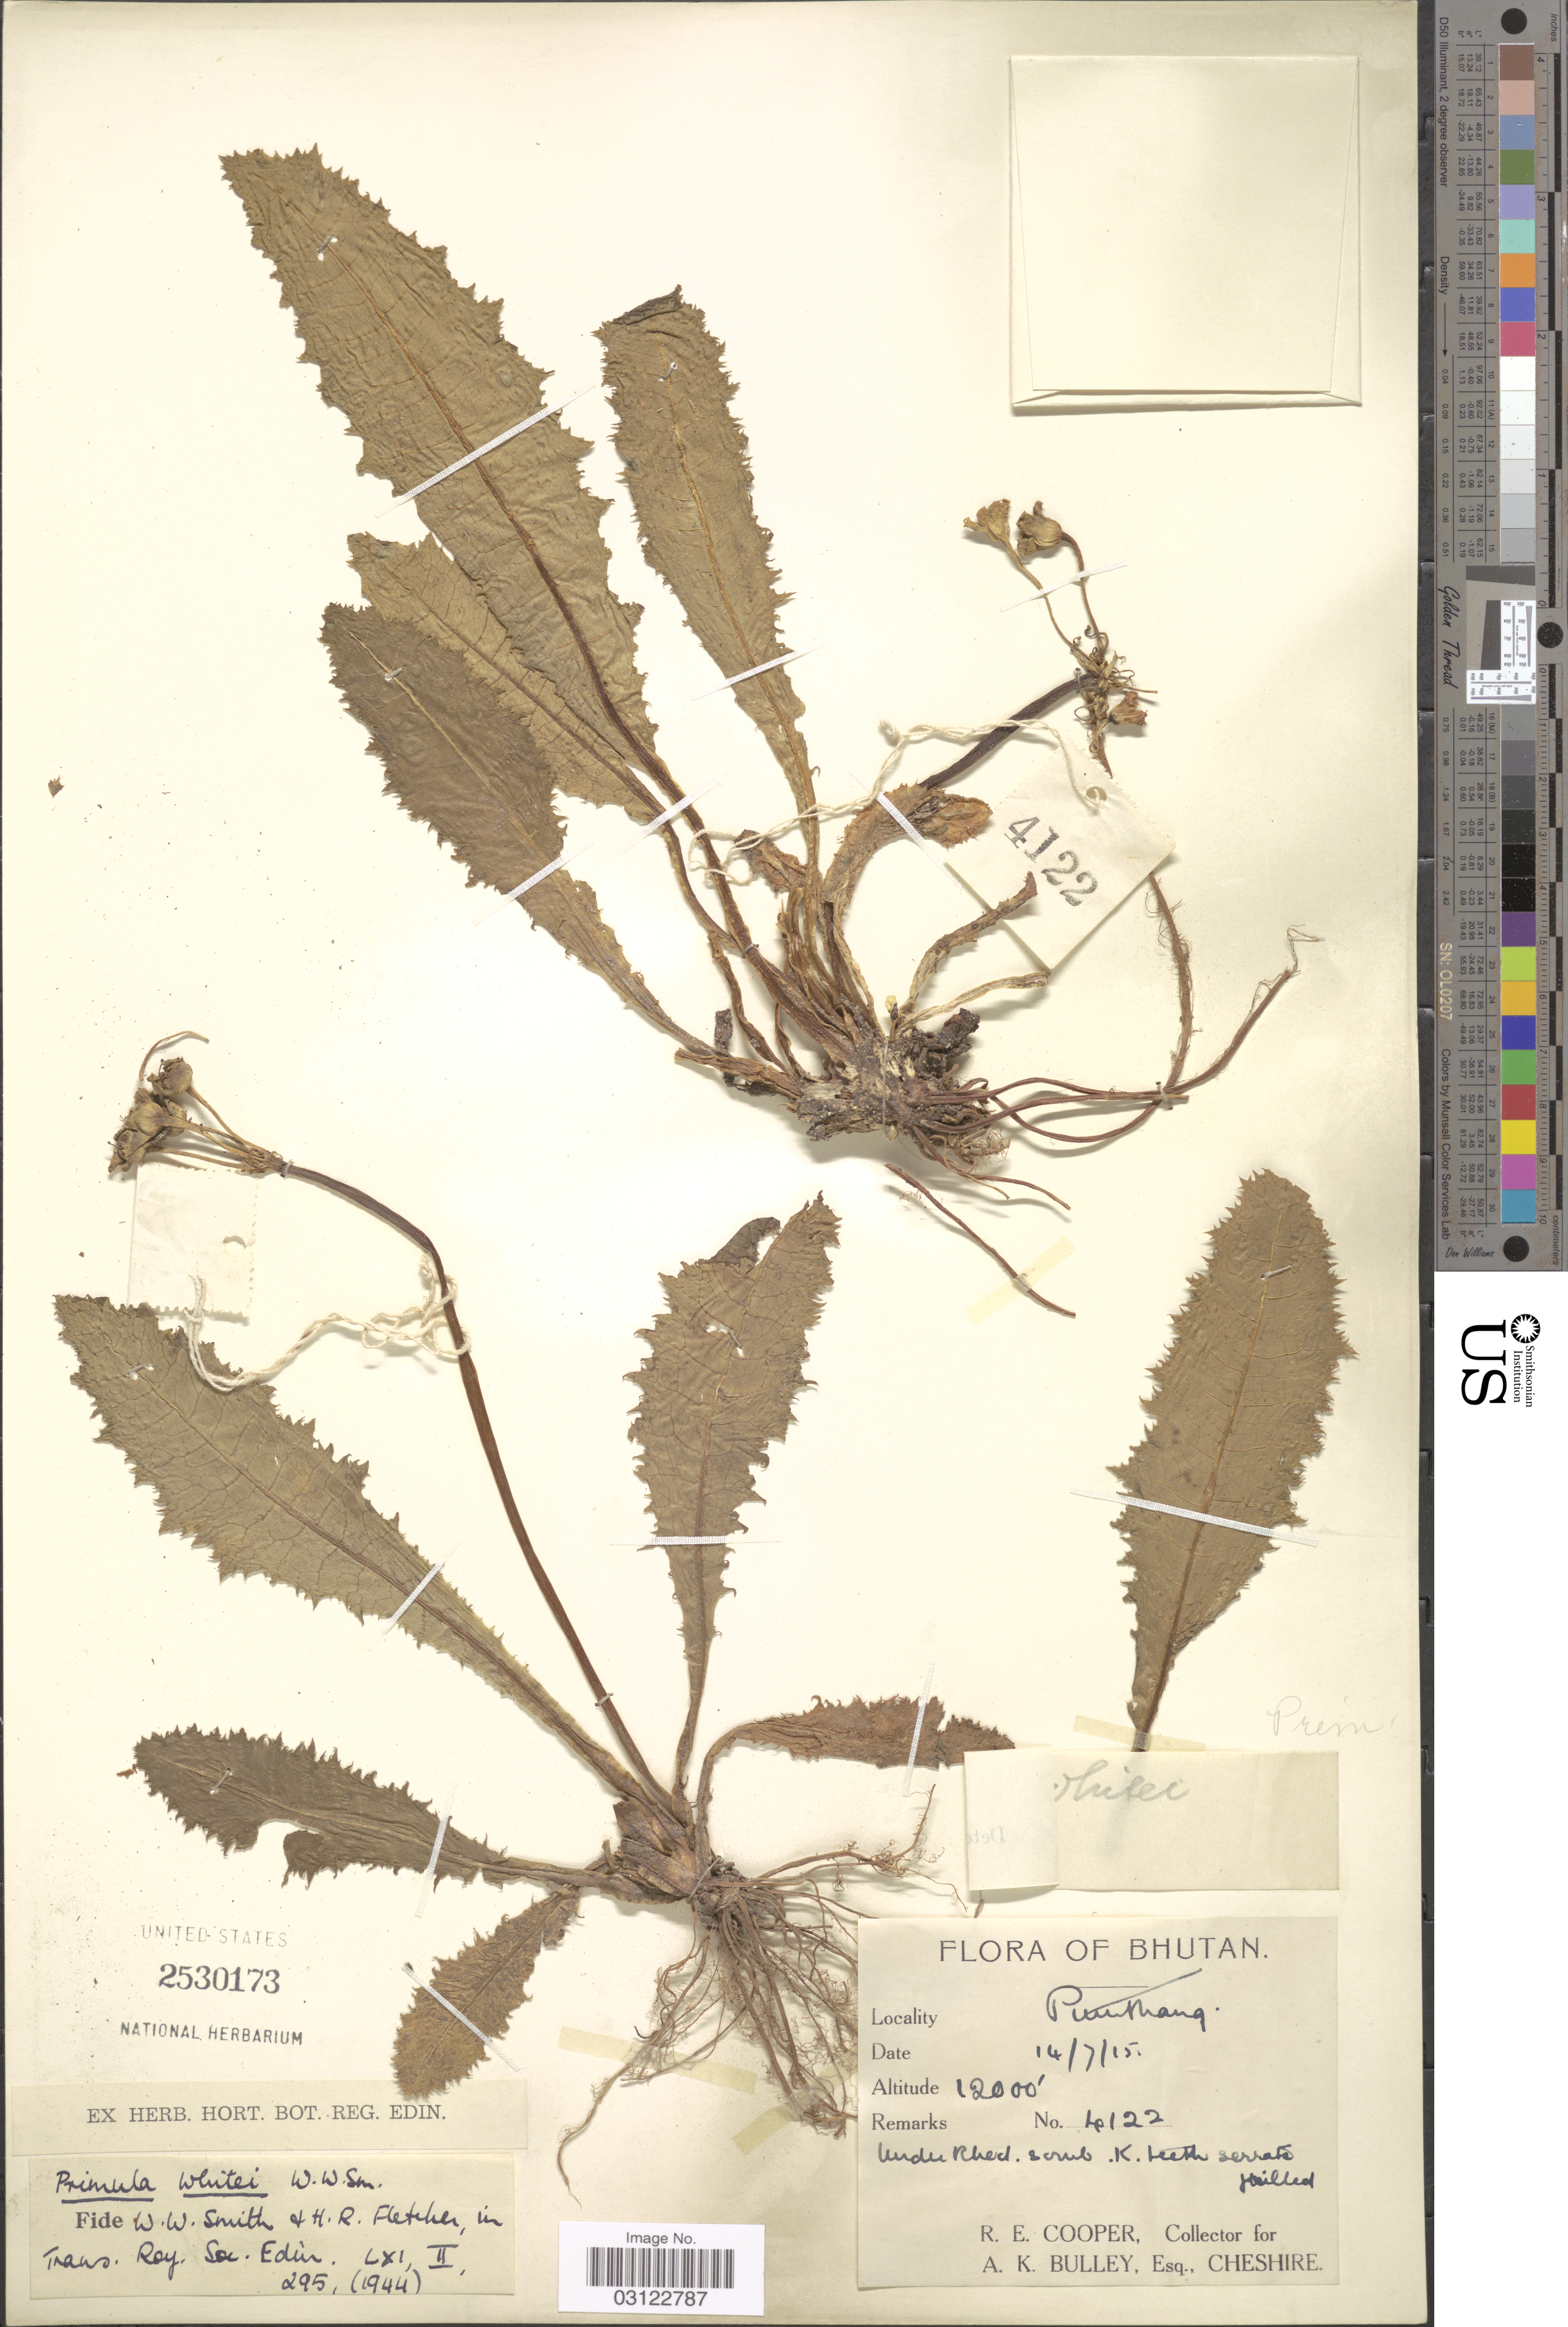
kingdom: Plantae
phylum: Tracheophyta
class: Magnoliopsida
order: Ericales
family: Primulaceae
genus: Primula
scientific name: Primula whitei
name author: W.W. Sm.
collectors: R. E. Cooper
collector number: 4122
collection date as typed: Transcribed d/m/y: 14/7/15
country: Bhutan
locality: Pumthang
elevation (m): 3658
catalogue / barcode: US 2530173